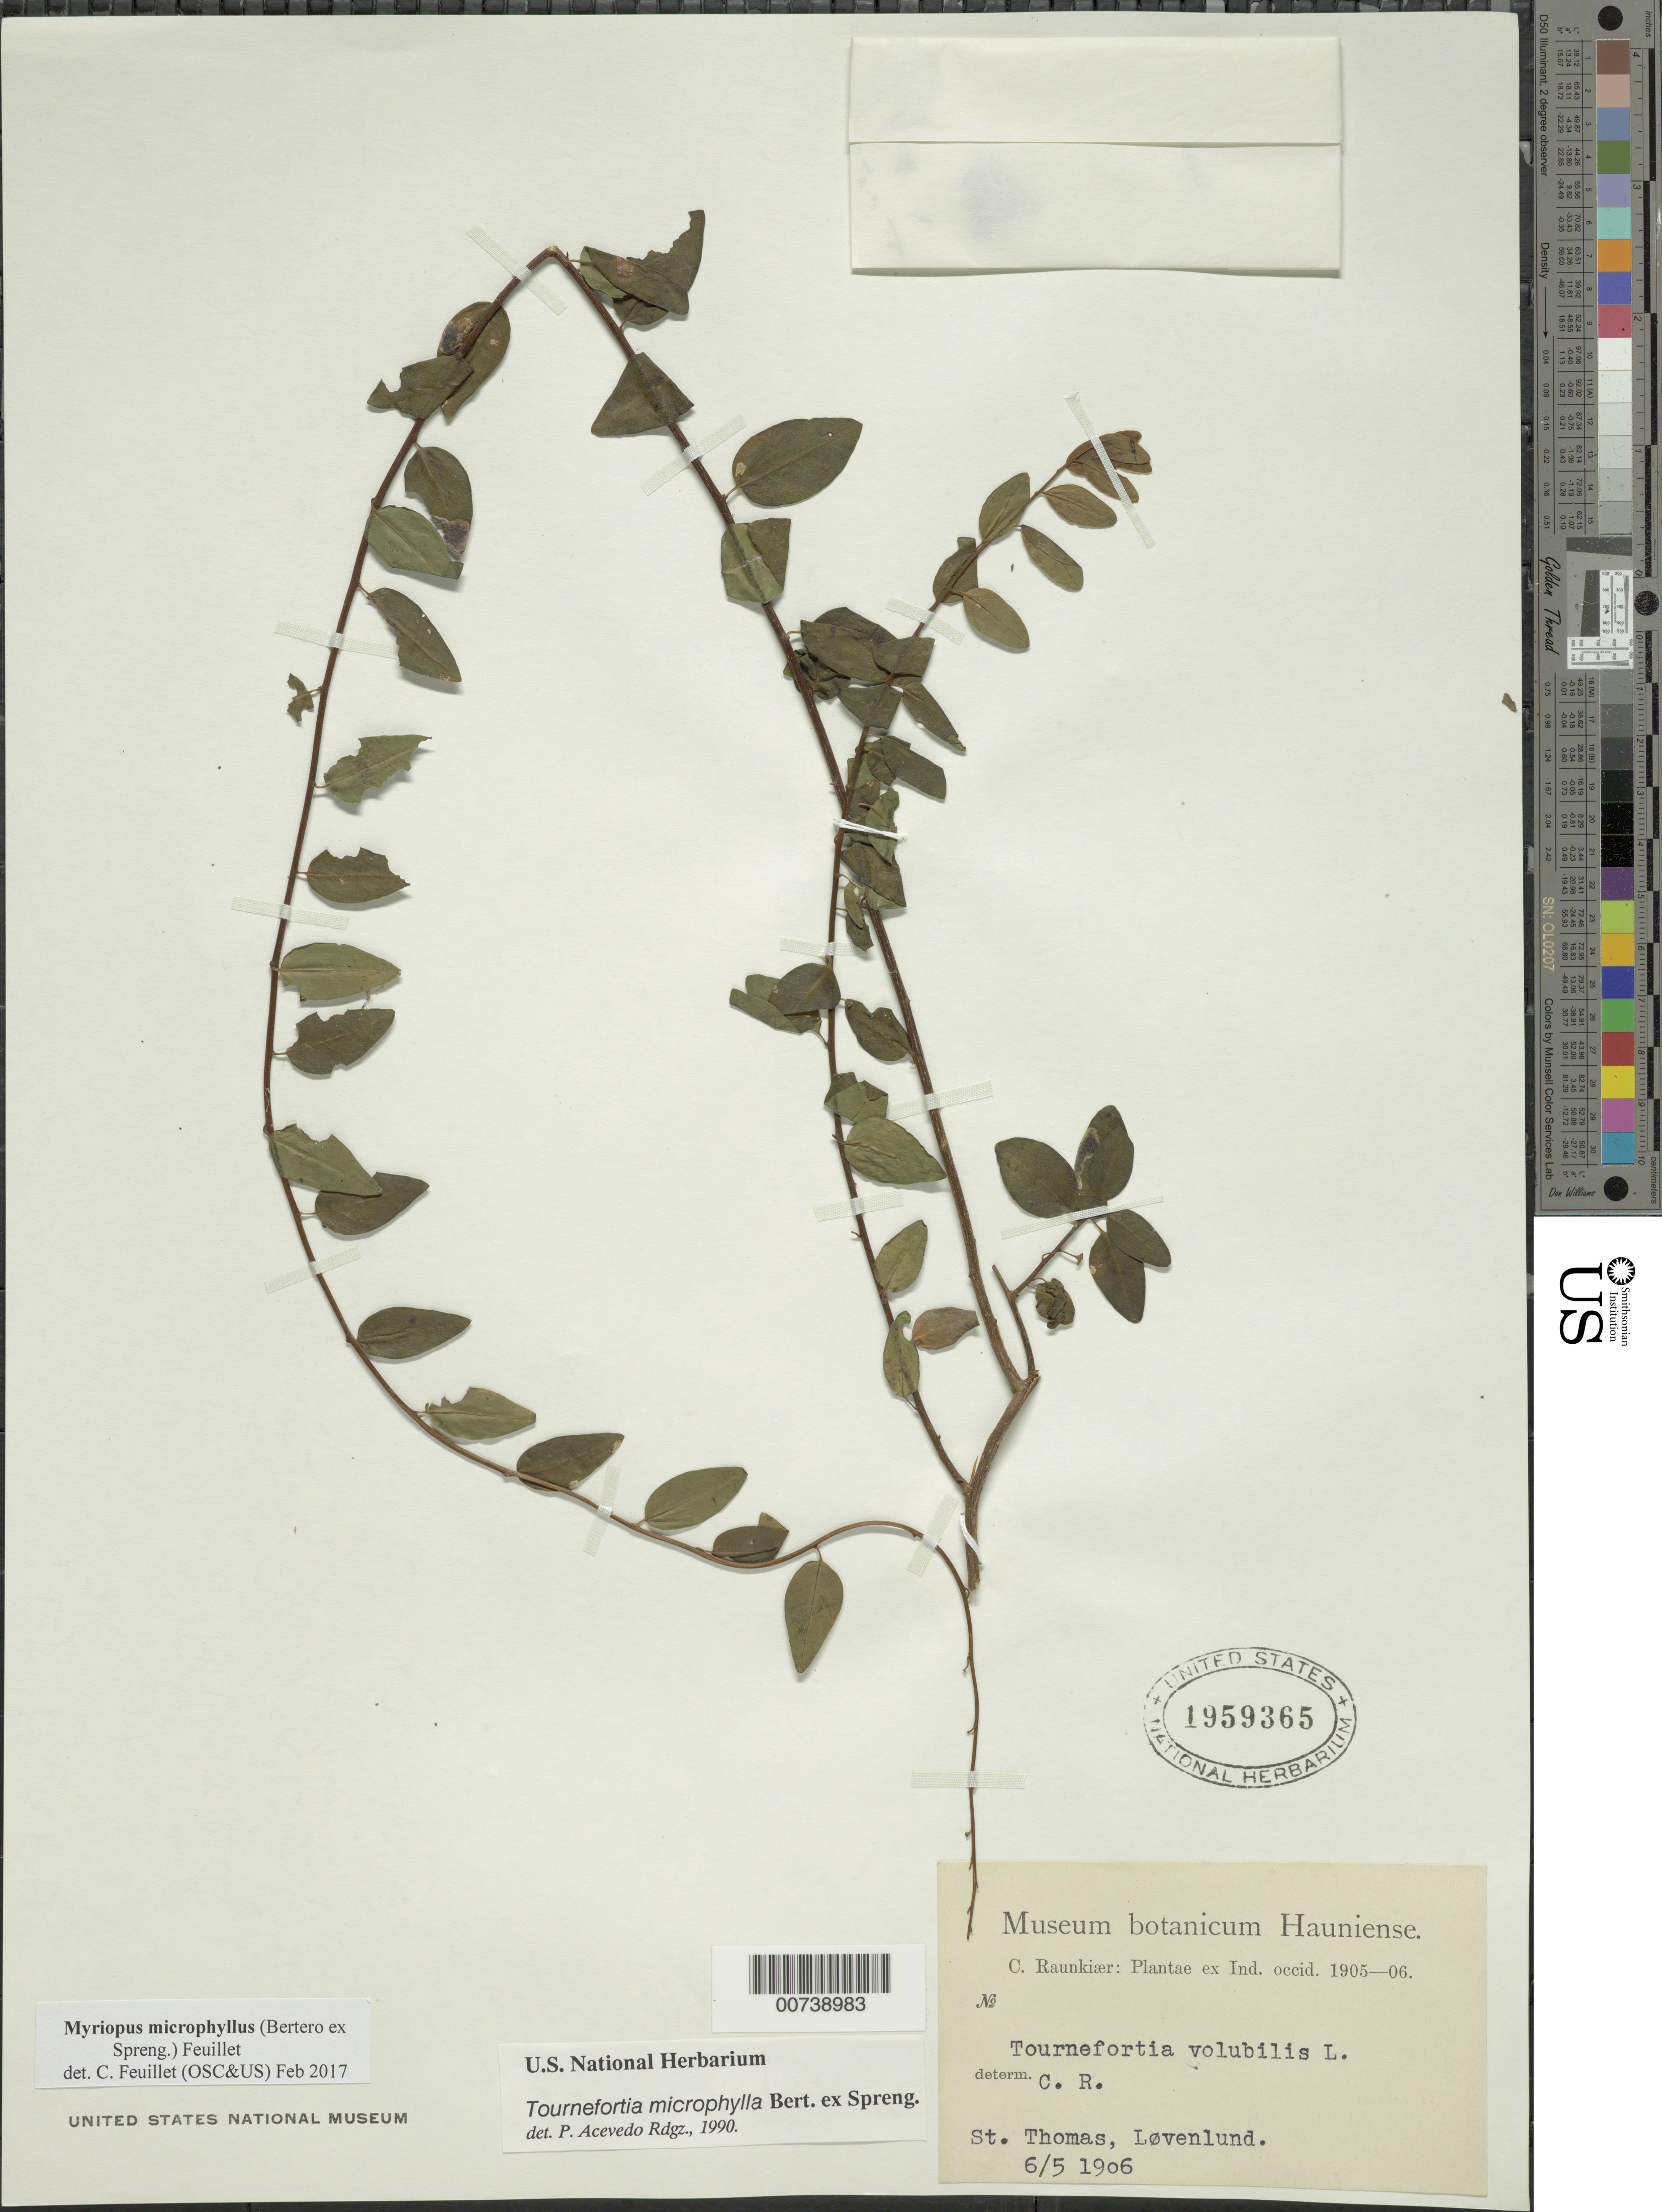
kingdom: Plantae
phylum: Tracheophyta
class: Magnoliopsida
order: Boraginales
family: Heliotropiaceae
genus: Myriopus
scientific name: Myriopus microphyllus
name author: (Bertero ex Spreng.) Feuillet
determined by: Feuillet, C.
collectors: C. Raunkiær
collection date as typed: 05 May 1906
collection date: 1906-05-05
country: U.S. Virgin Islands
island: St. Thomas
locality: Lovenlund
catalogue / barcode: US 1959365